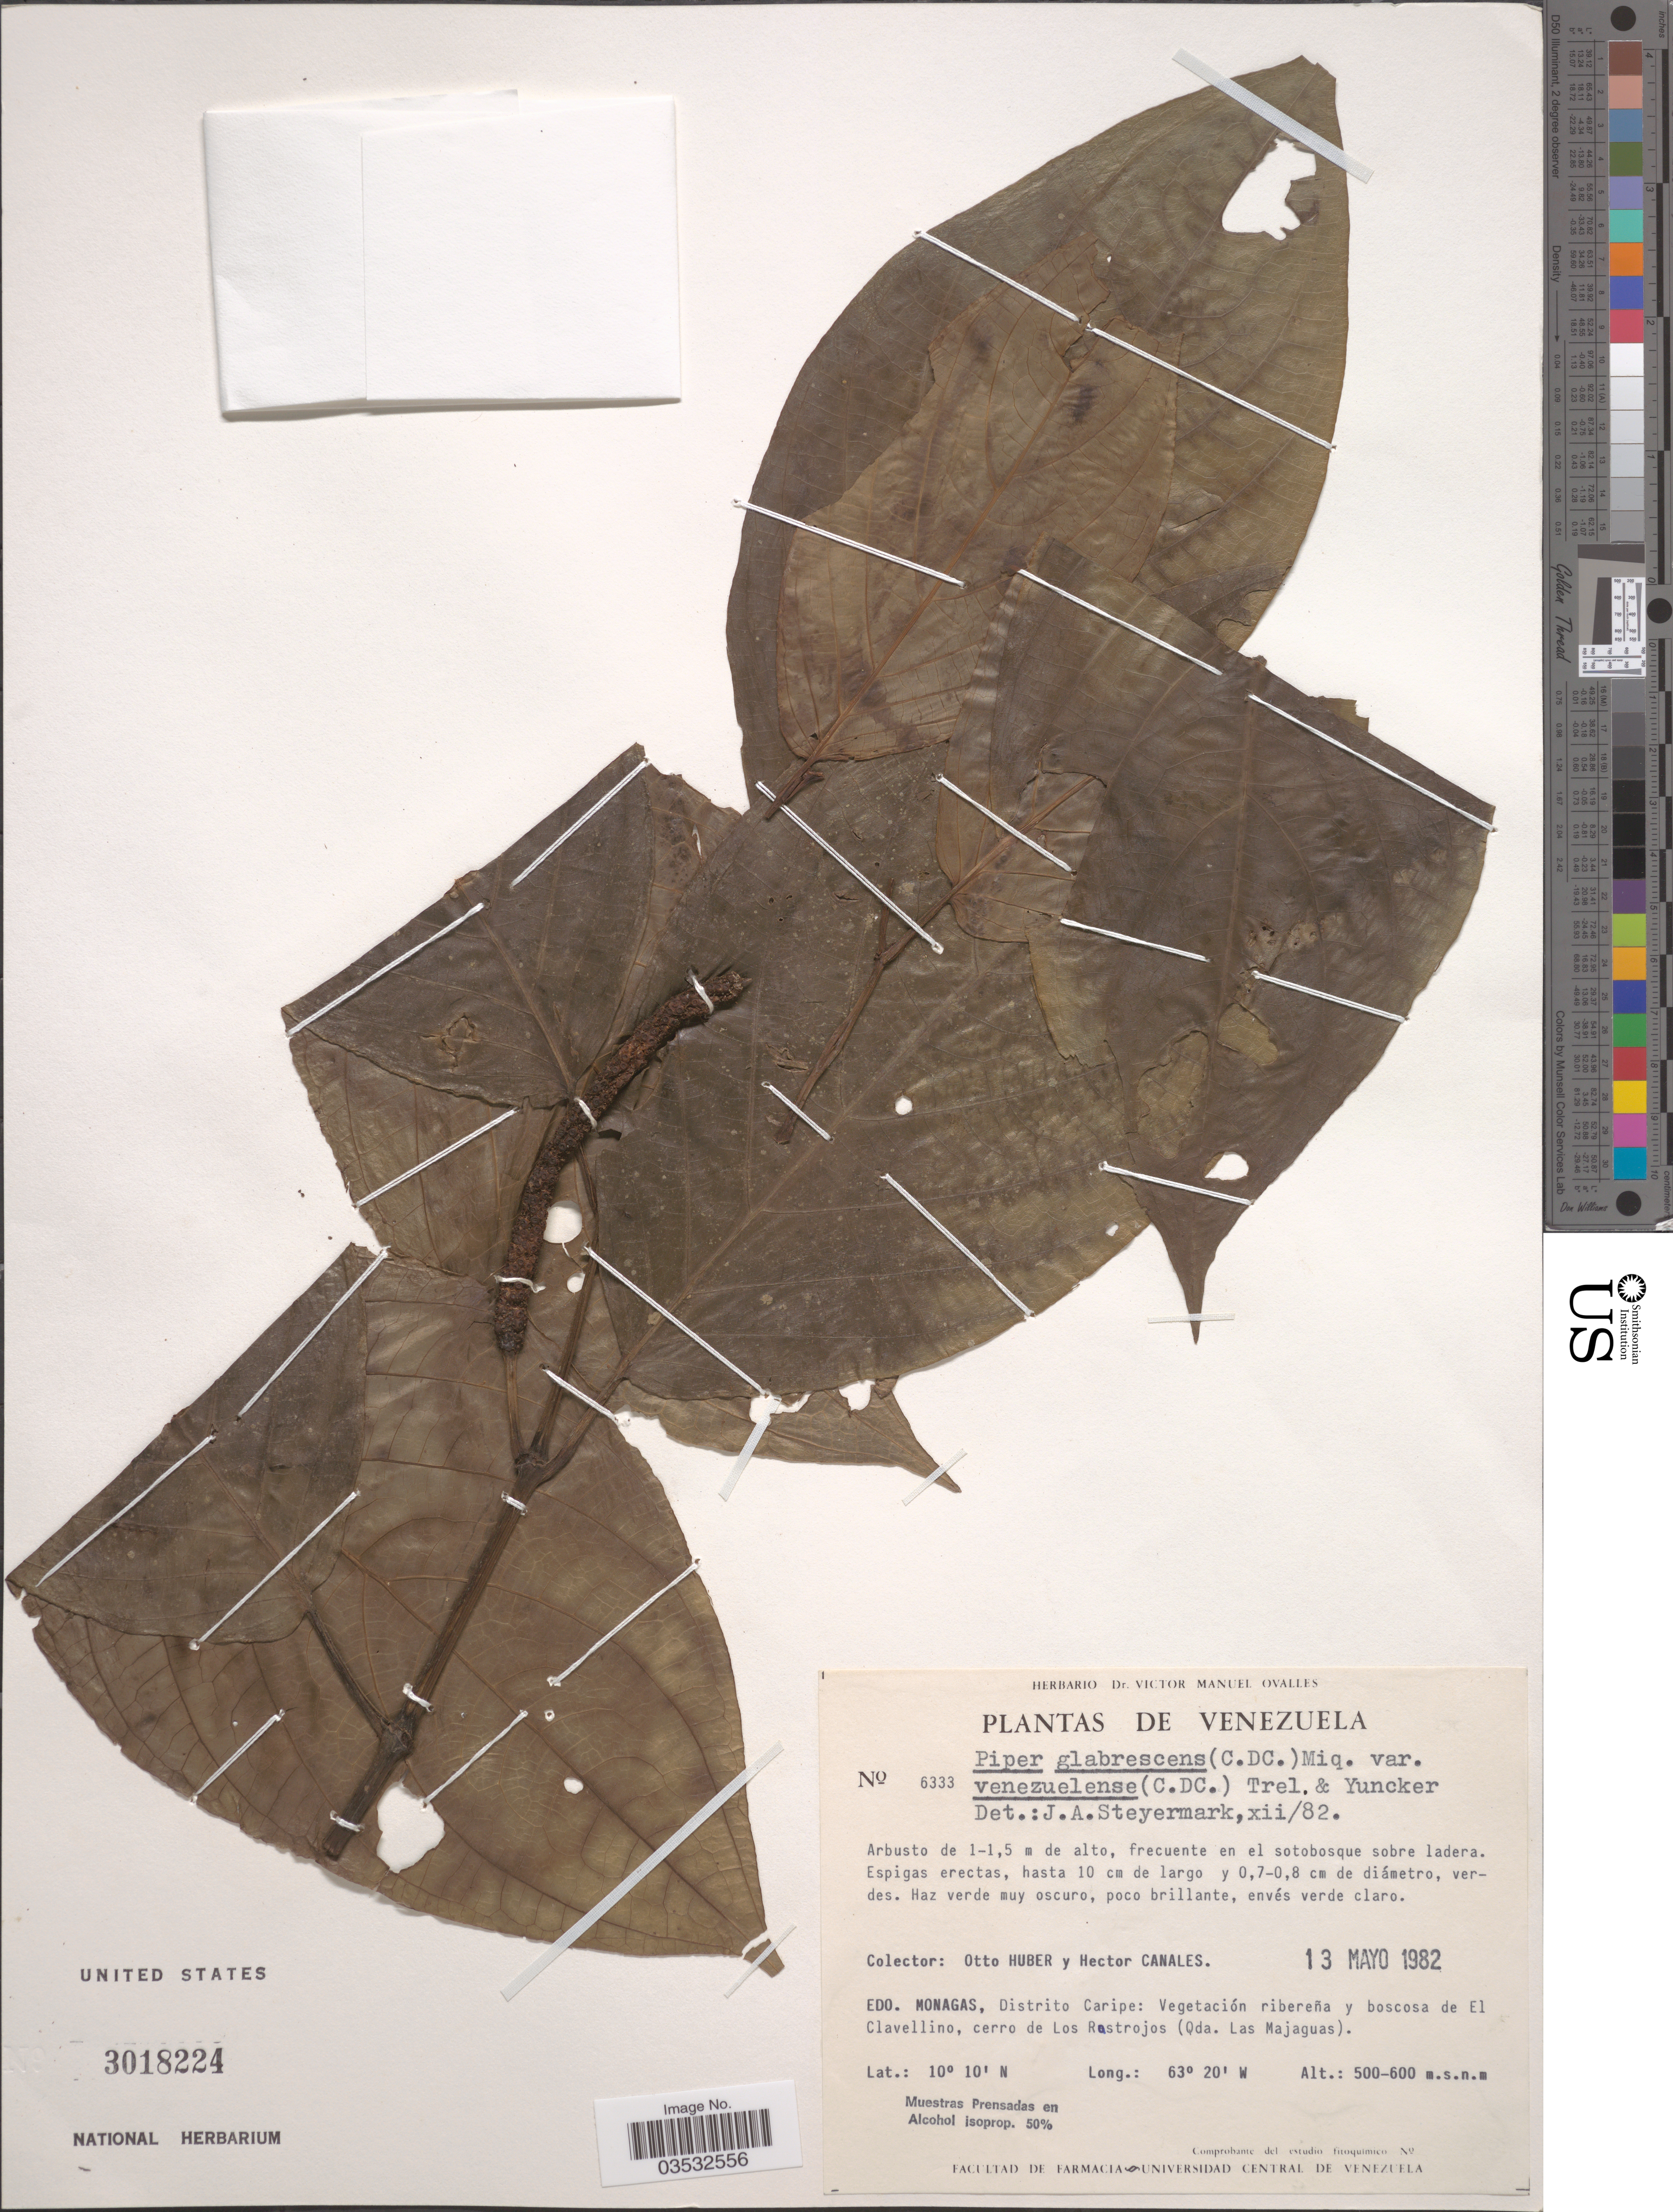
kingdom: Plantae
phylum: Tracheophyta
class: Magnoliopsida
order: Piperales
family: Piperaceae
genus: Piper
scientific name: Piper glabrescens var. venezuelense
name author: (C. DC.) Trel. & Yunck.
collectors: O. Huber & H. Canales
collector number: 6333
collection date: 1982-05-13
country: Venezuela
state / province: Monagas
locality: Distrito Caripe: Vegetación ribereña y boscosa de El Clavellino, cerro de Los Rastrojos (Qda. Las Majaguas).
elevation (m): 500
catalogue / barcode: US 3018224